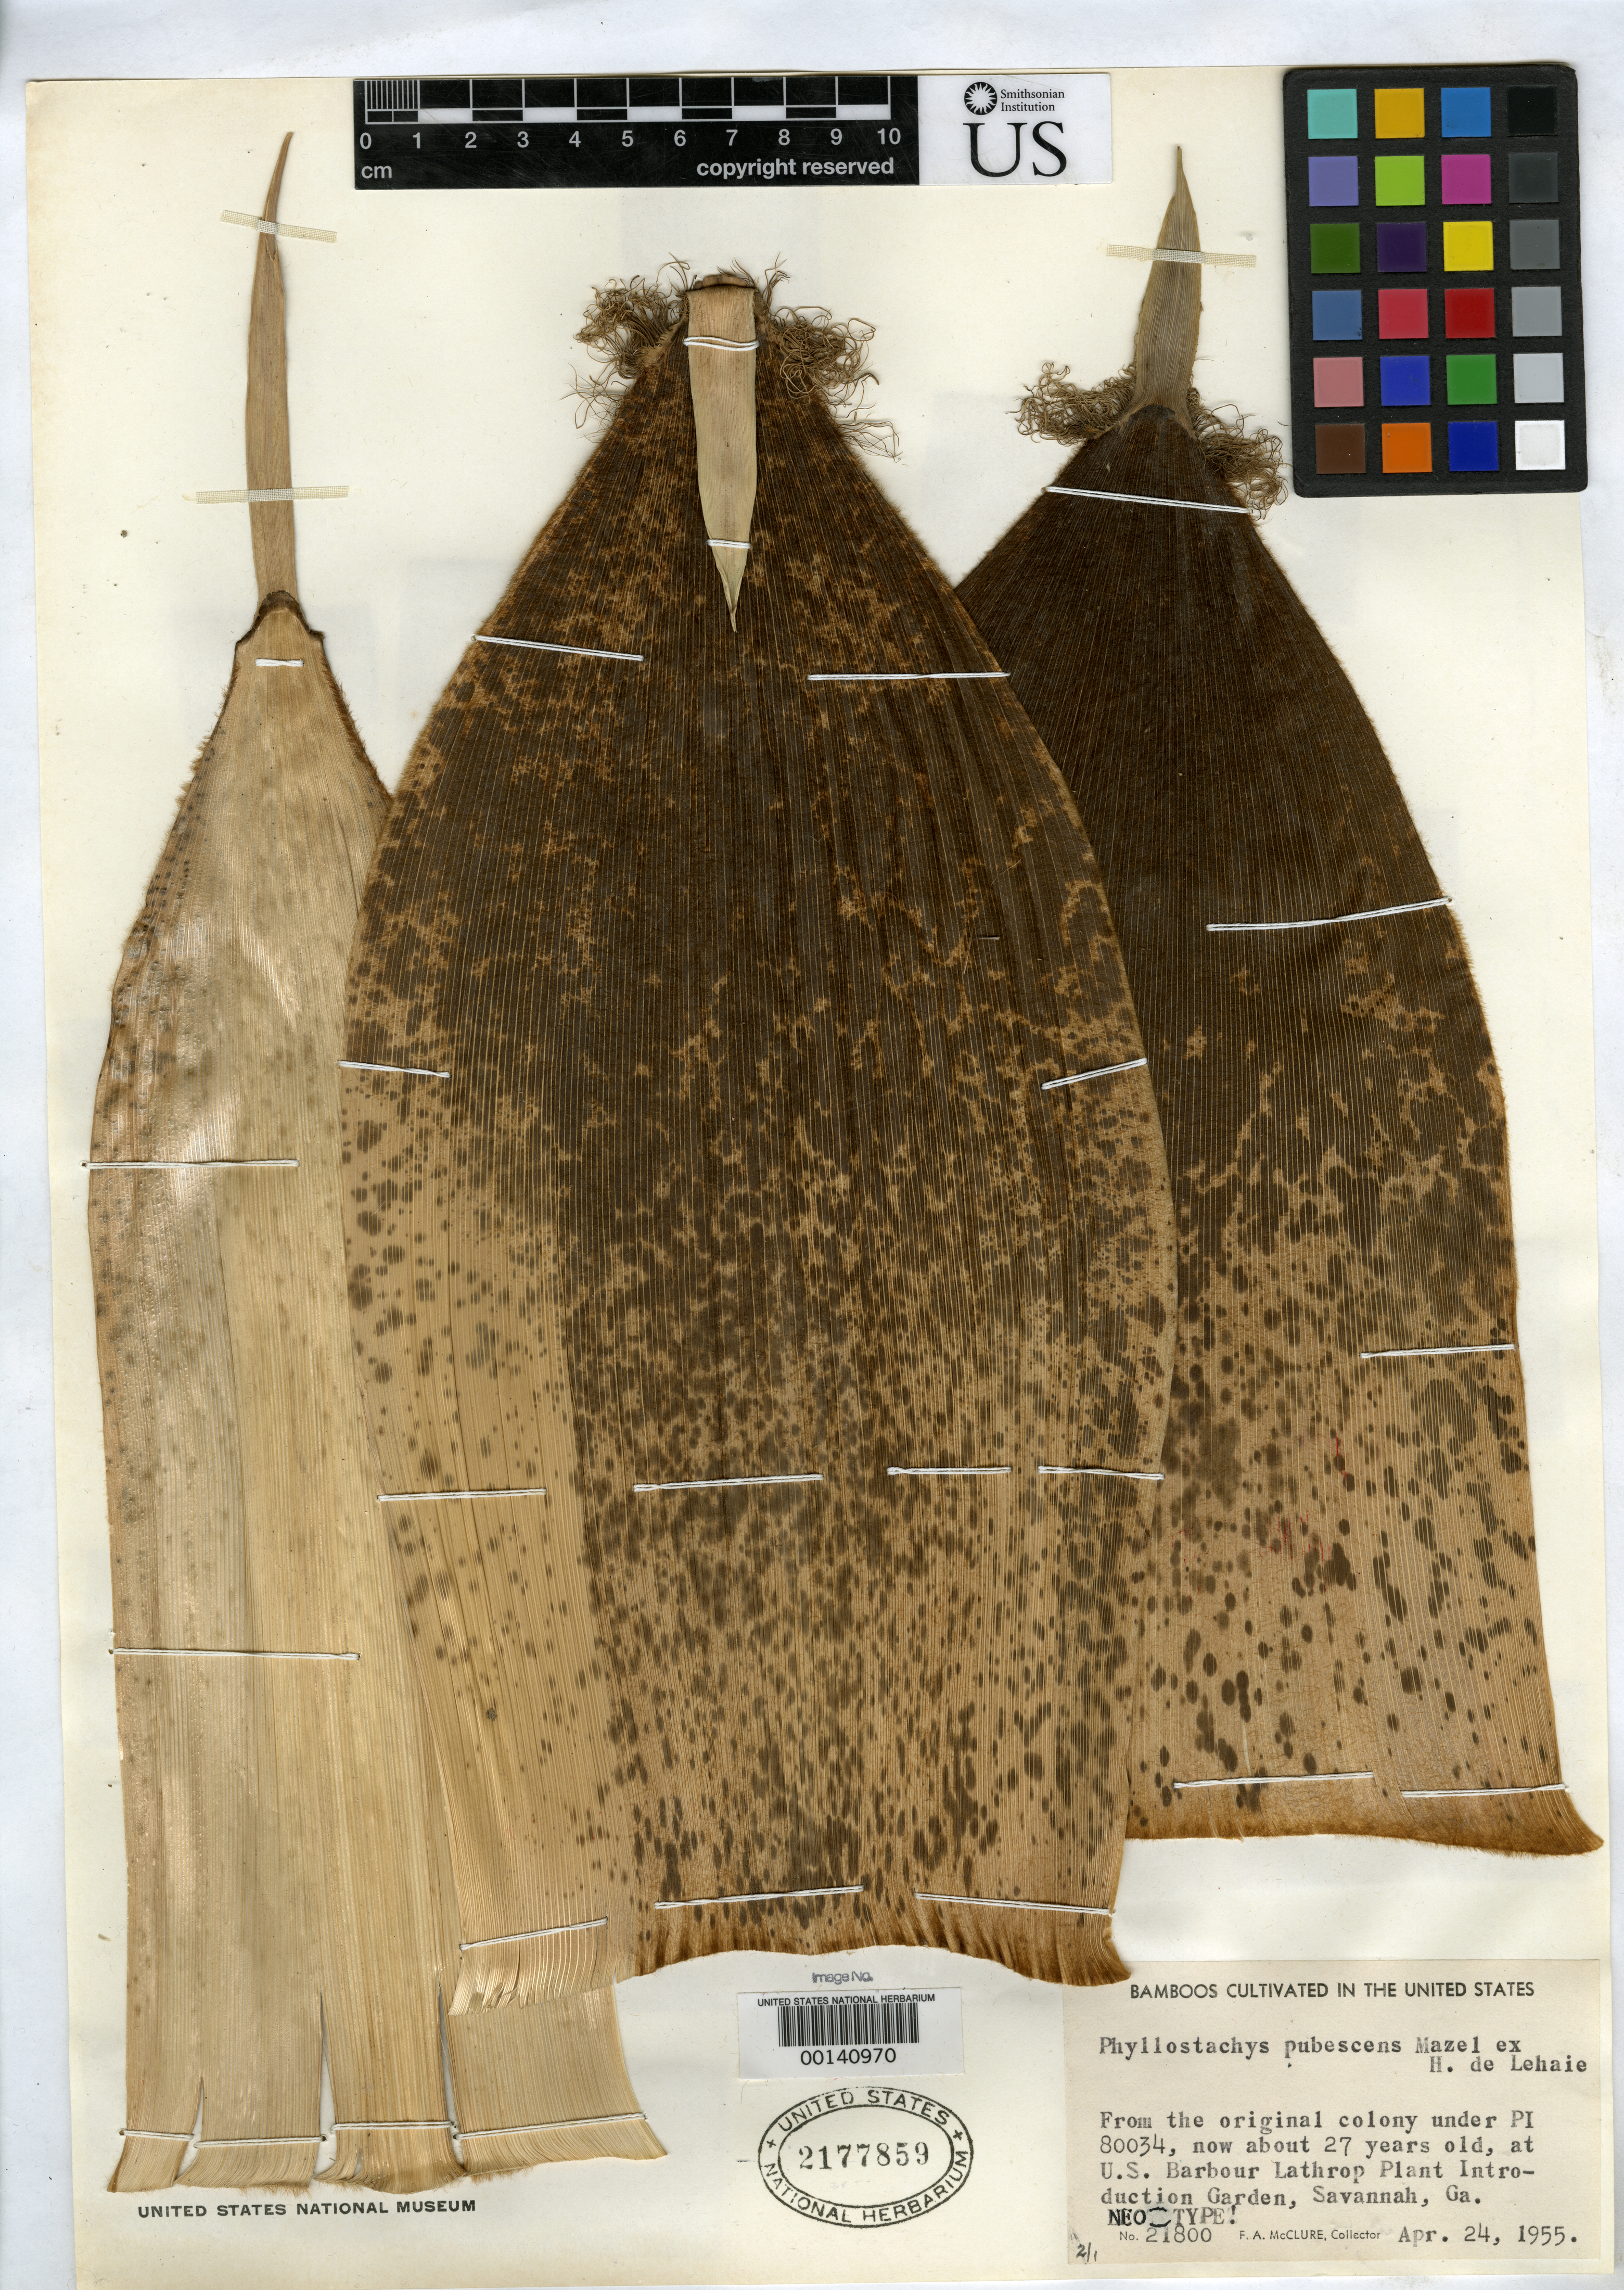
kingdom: Plantae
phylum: Tracheophyta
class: Liliopsida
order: Poales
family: Poaceae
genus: Phyllostachys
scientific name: Phyllostachys pubescens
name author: Mazel ex J. Houz.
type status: Neotype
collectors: F. A. McClure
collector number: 21800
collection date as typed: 24 Apr 1955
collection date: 1955-04-24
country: China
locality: From original colony (PI 80034).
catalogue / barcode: US 2177859